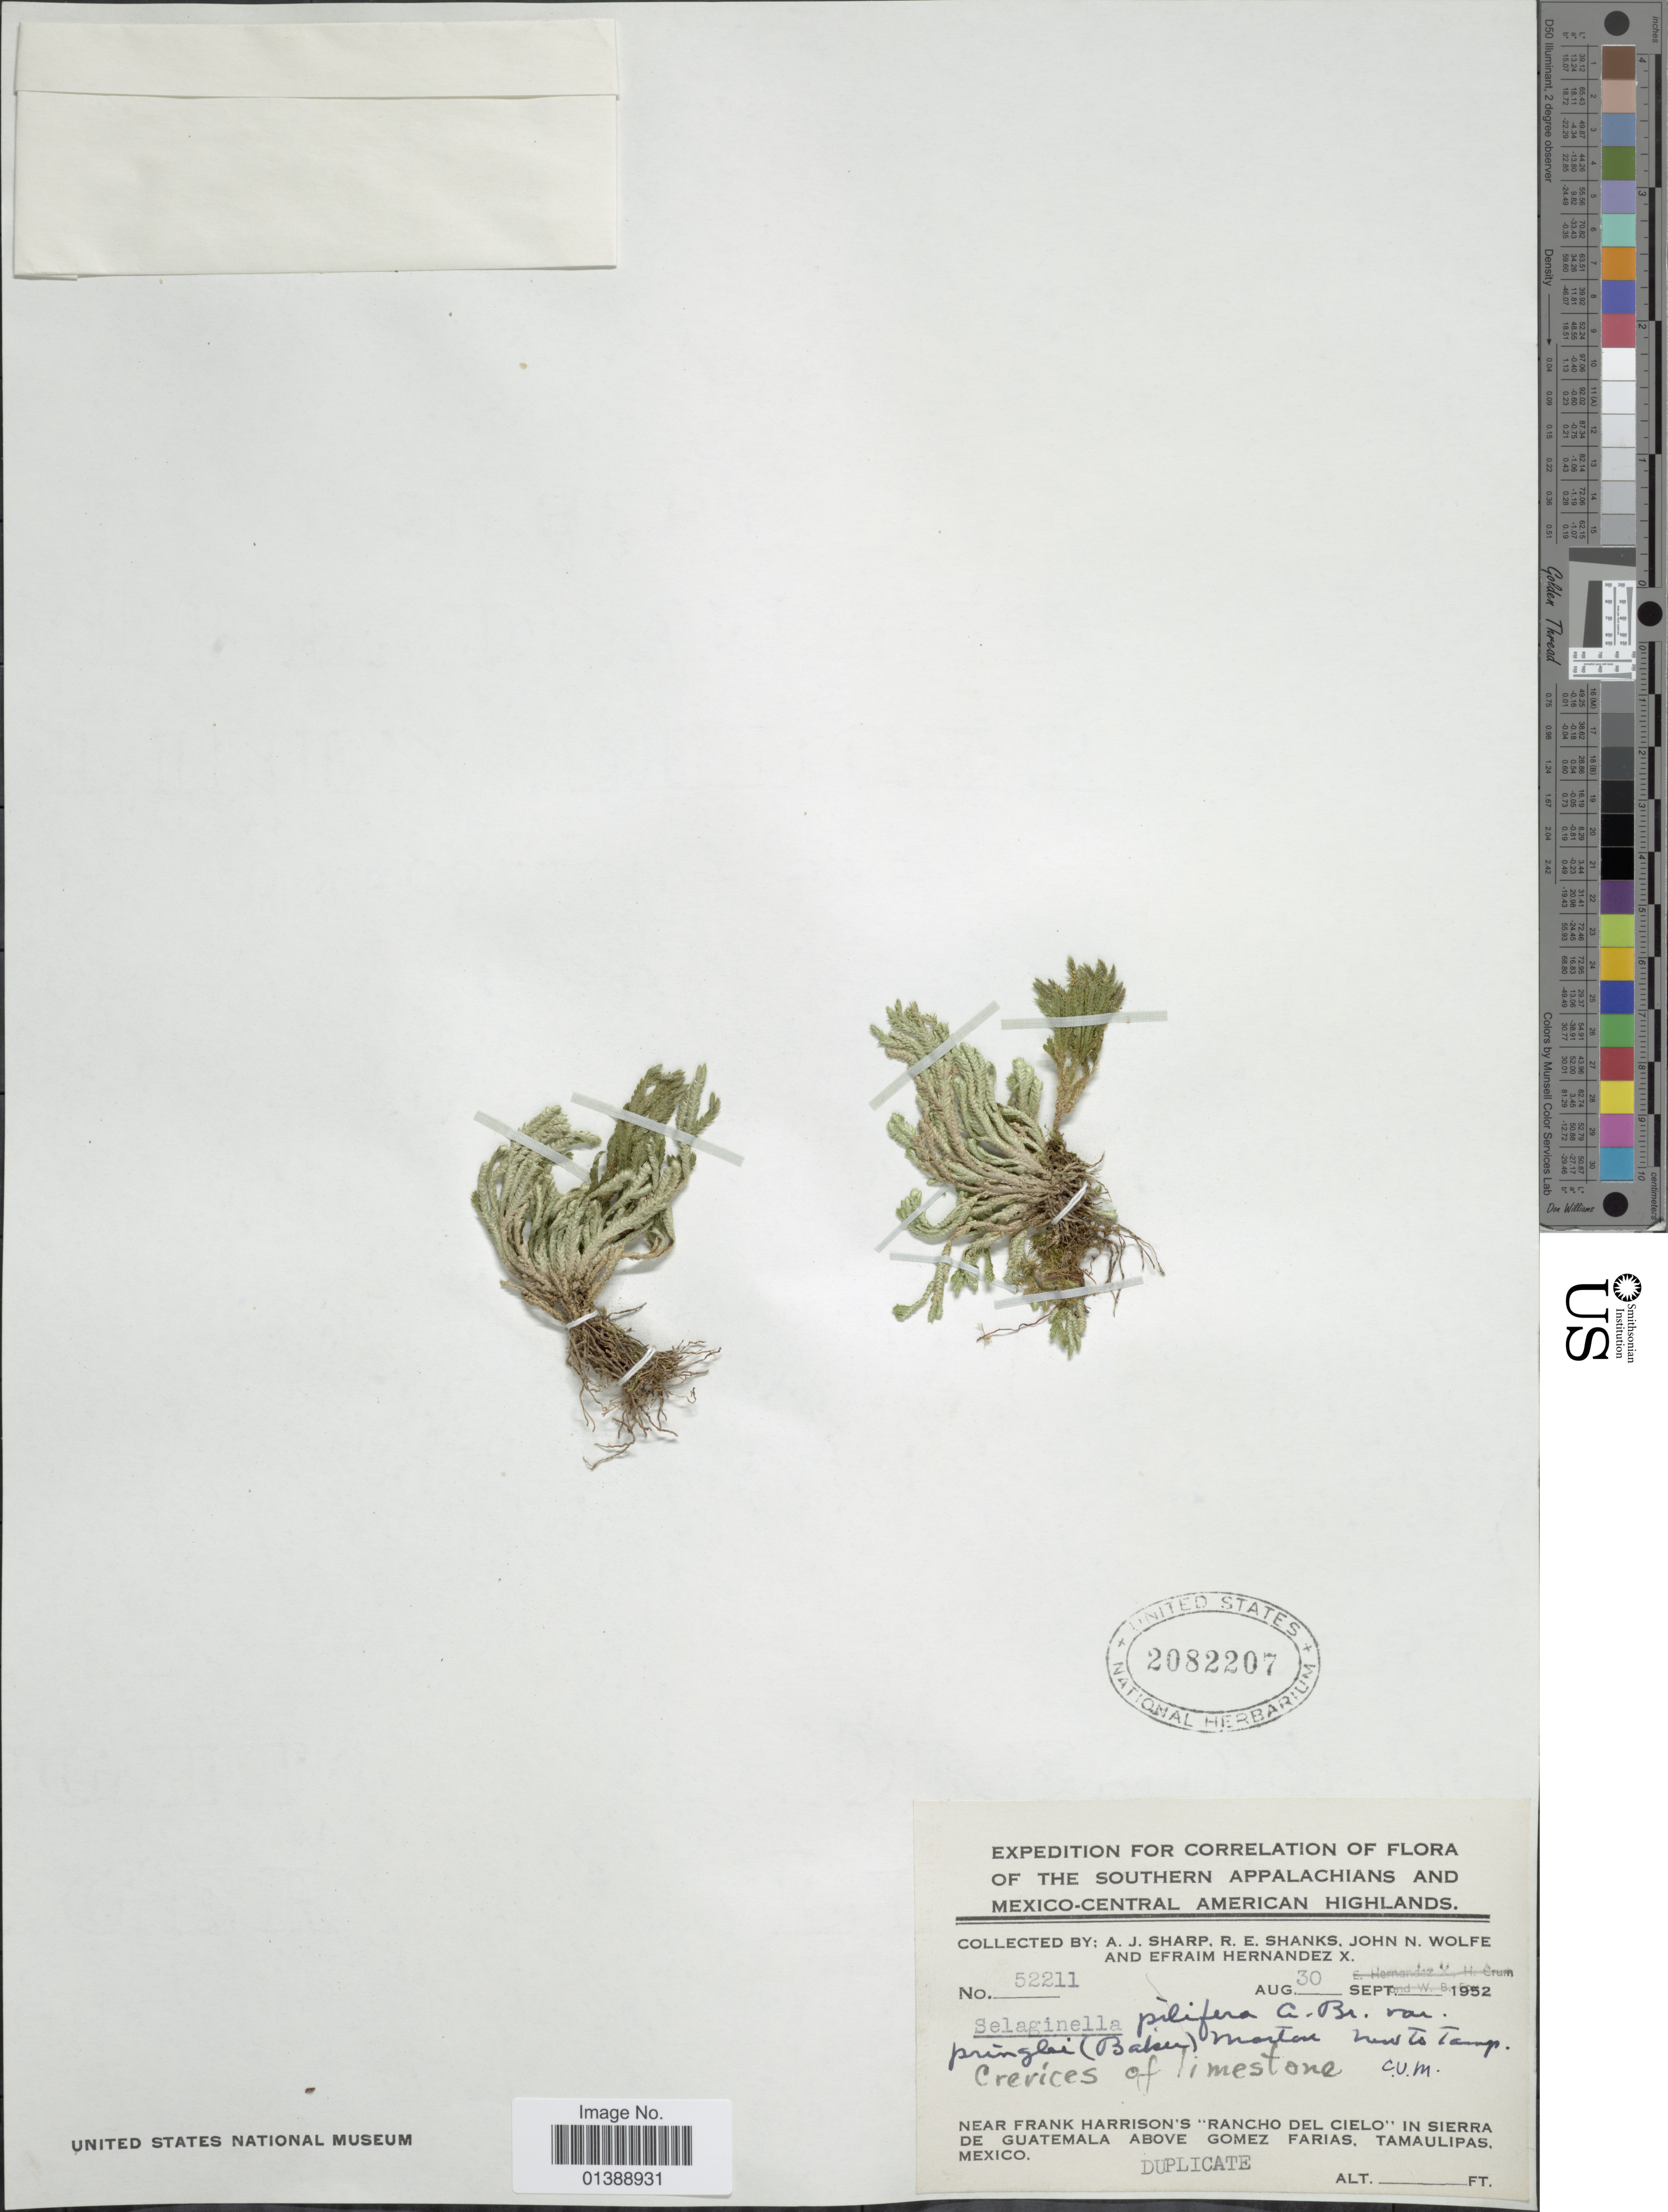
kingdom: Plantae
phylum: Tracheophyta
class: Lycopodiopsida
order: Selaginellales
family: Selaginellaceae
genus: Selaginella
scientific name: Selaginella pilifera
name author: A. Braun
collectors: A. J. Sharp, R. Shanks, J. Wolfe & E. Hernandez X.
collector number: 52211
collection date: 1952-08-30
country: Mexico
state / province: Tamaulipas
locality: Near Frank Harrison's 'Rancho del Cielo' in Sierra de Guatemala above Gomez Farias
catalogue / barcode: US 2082207